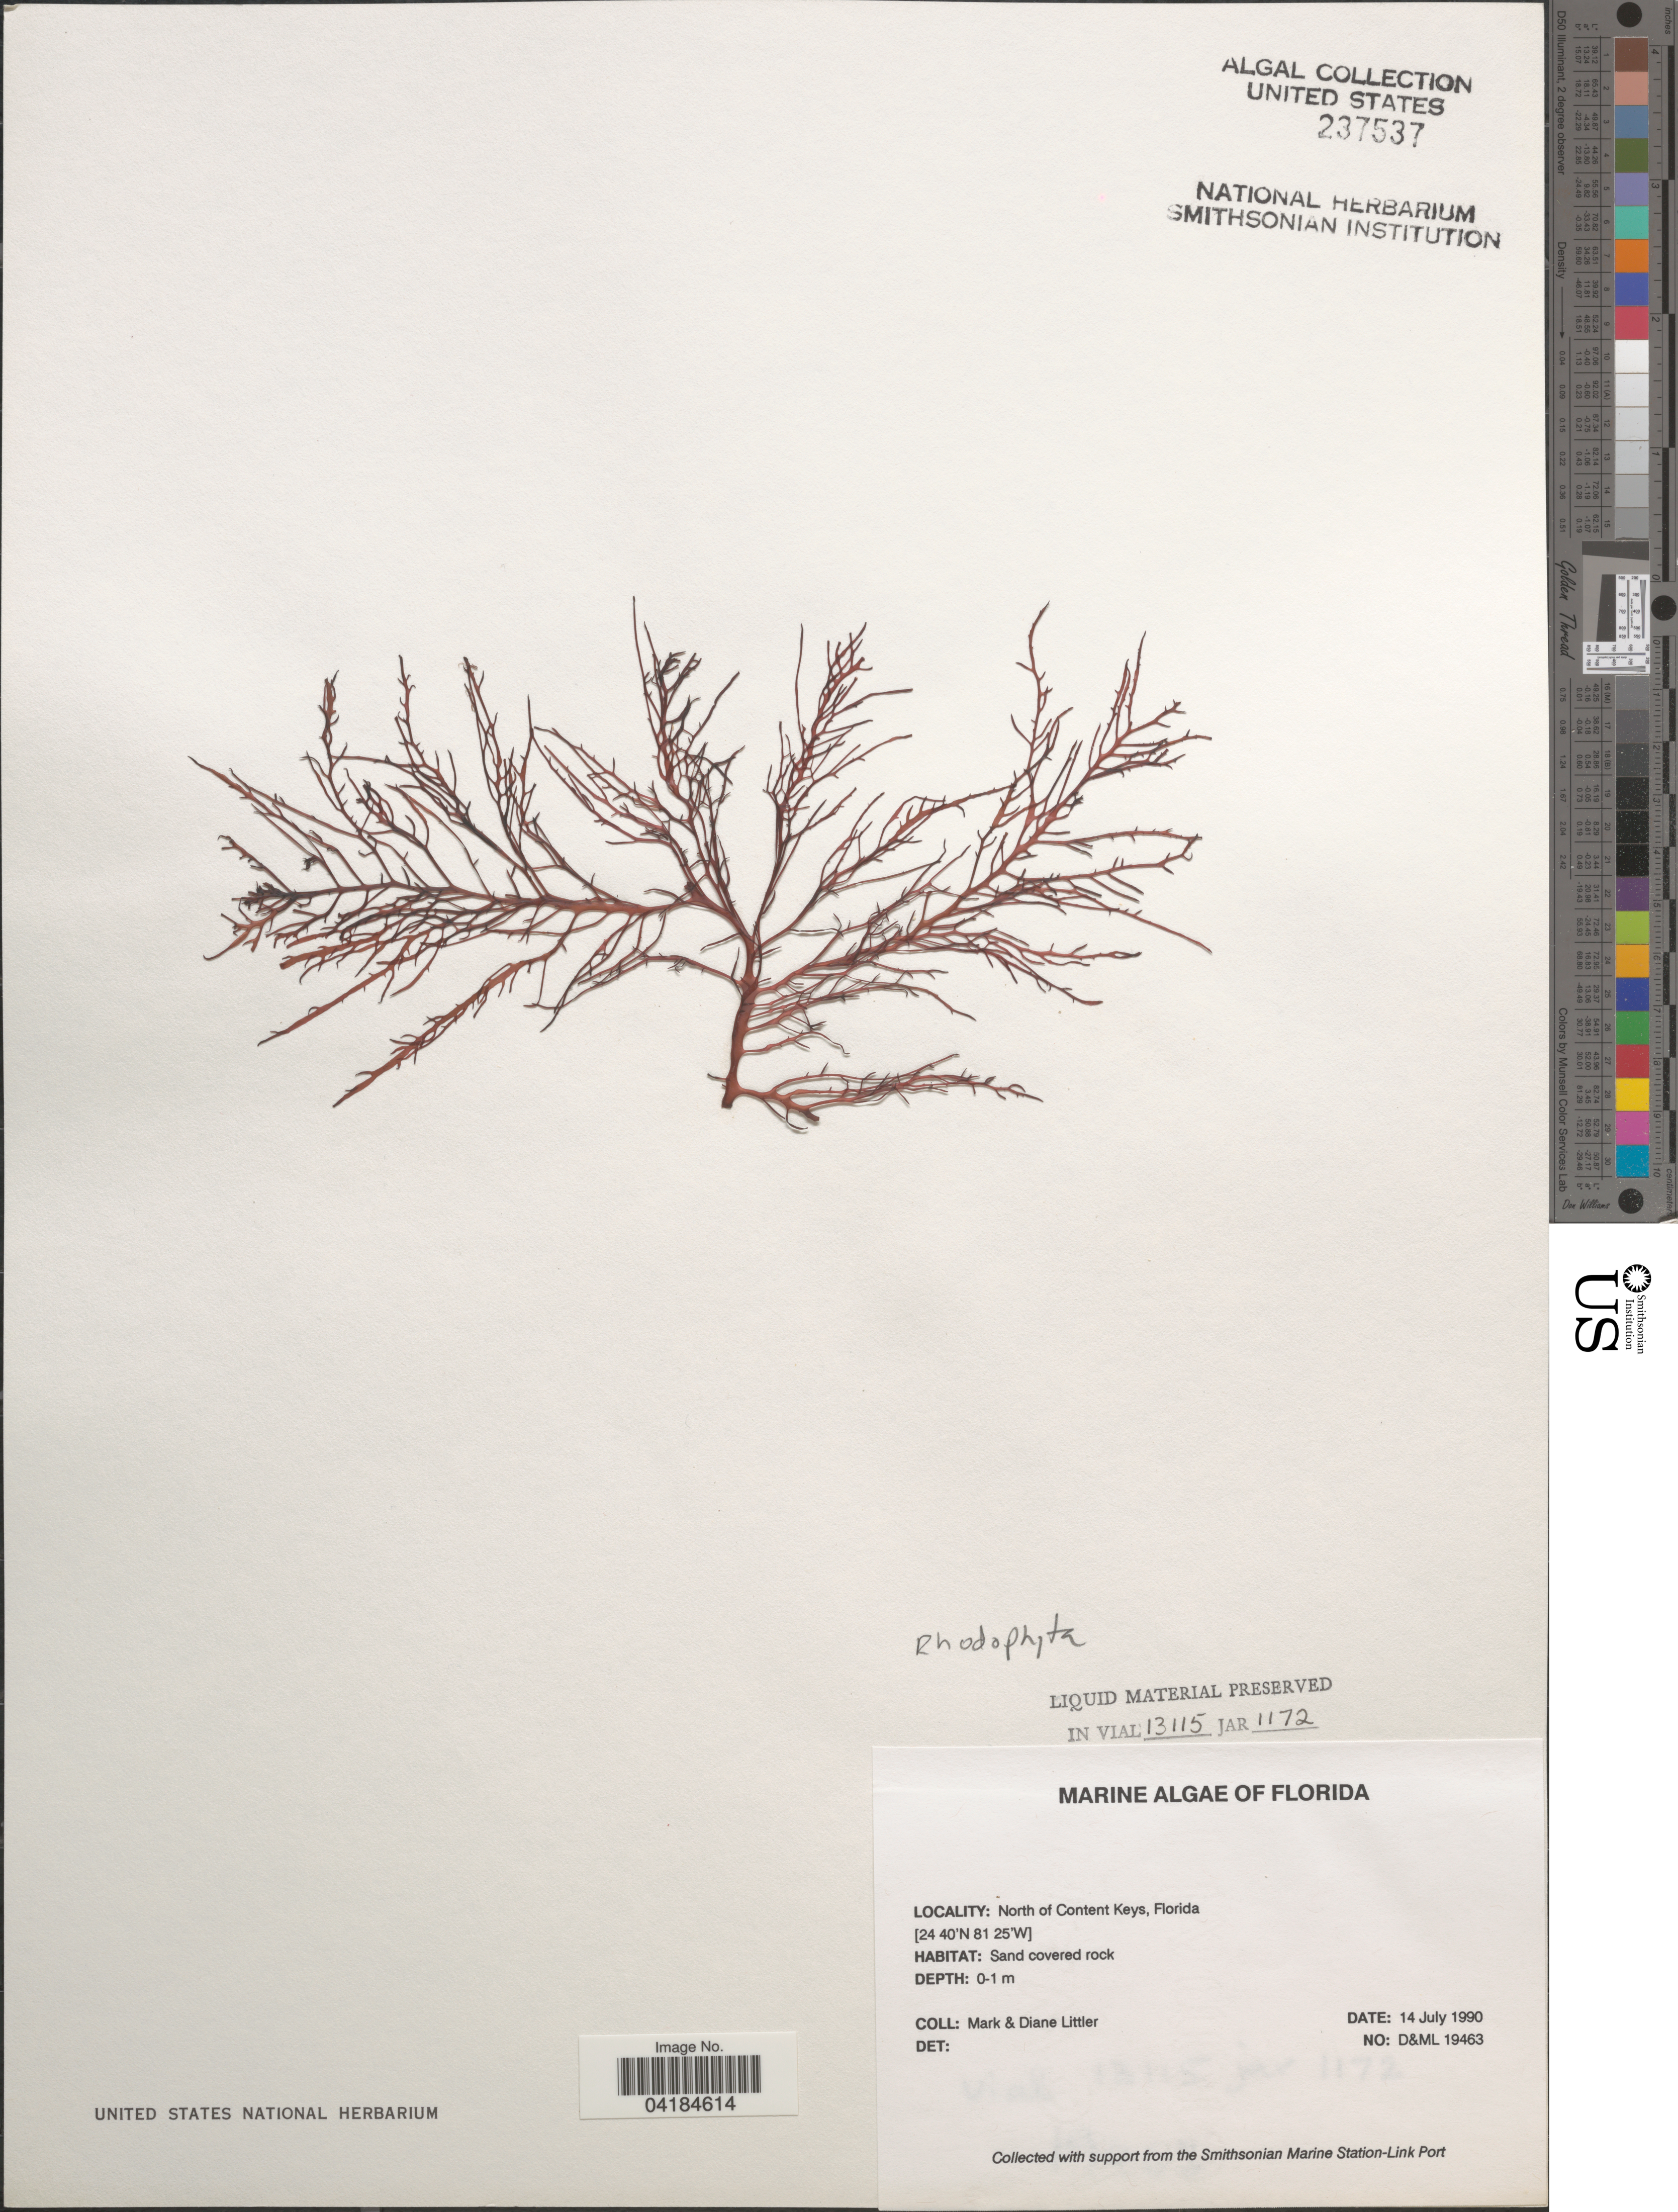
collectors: M. Littler & D. S. Littler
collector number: D&ML19463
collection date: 1990-07-14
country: United States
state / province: Florida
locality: North of Content Keys.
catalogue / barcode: US 237537